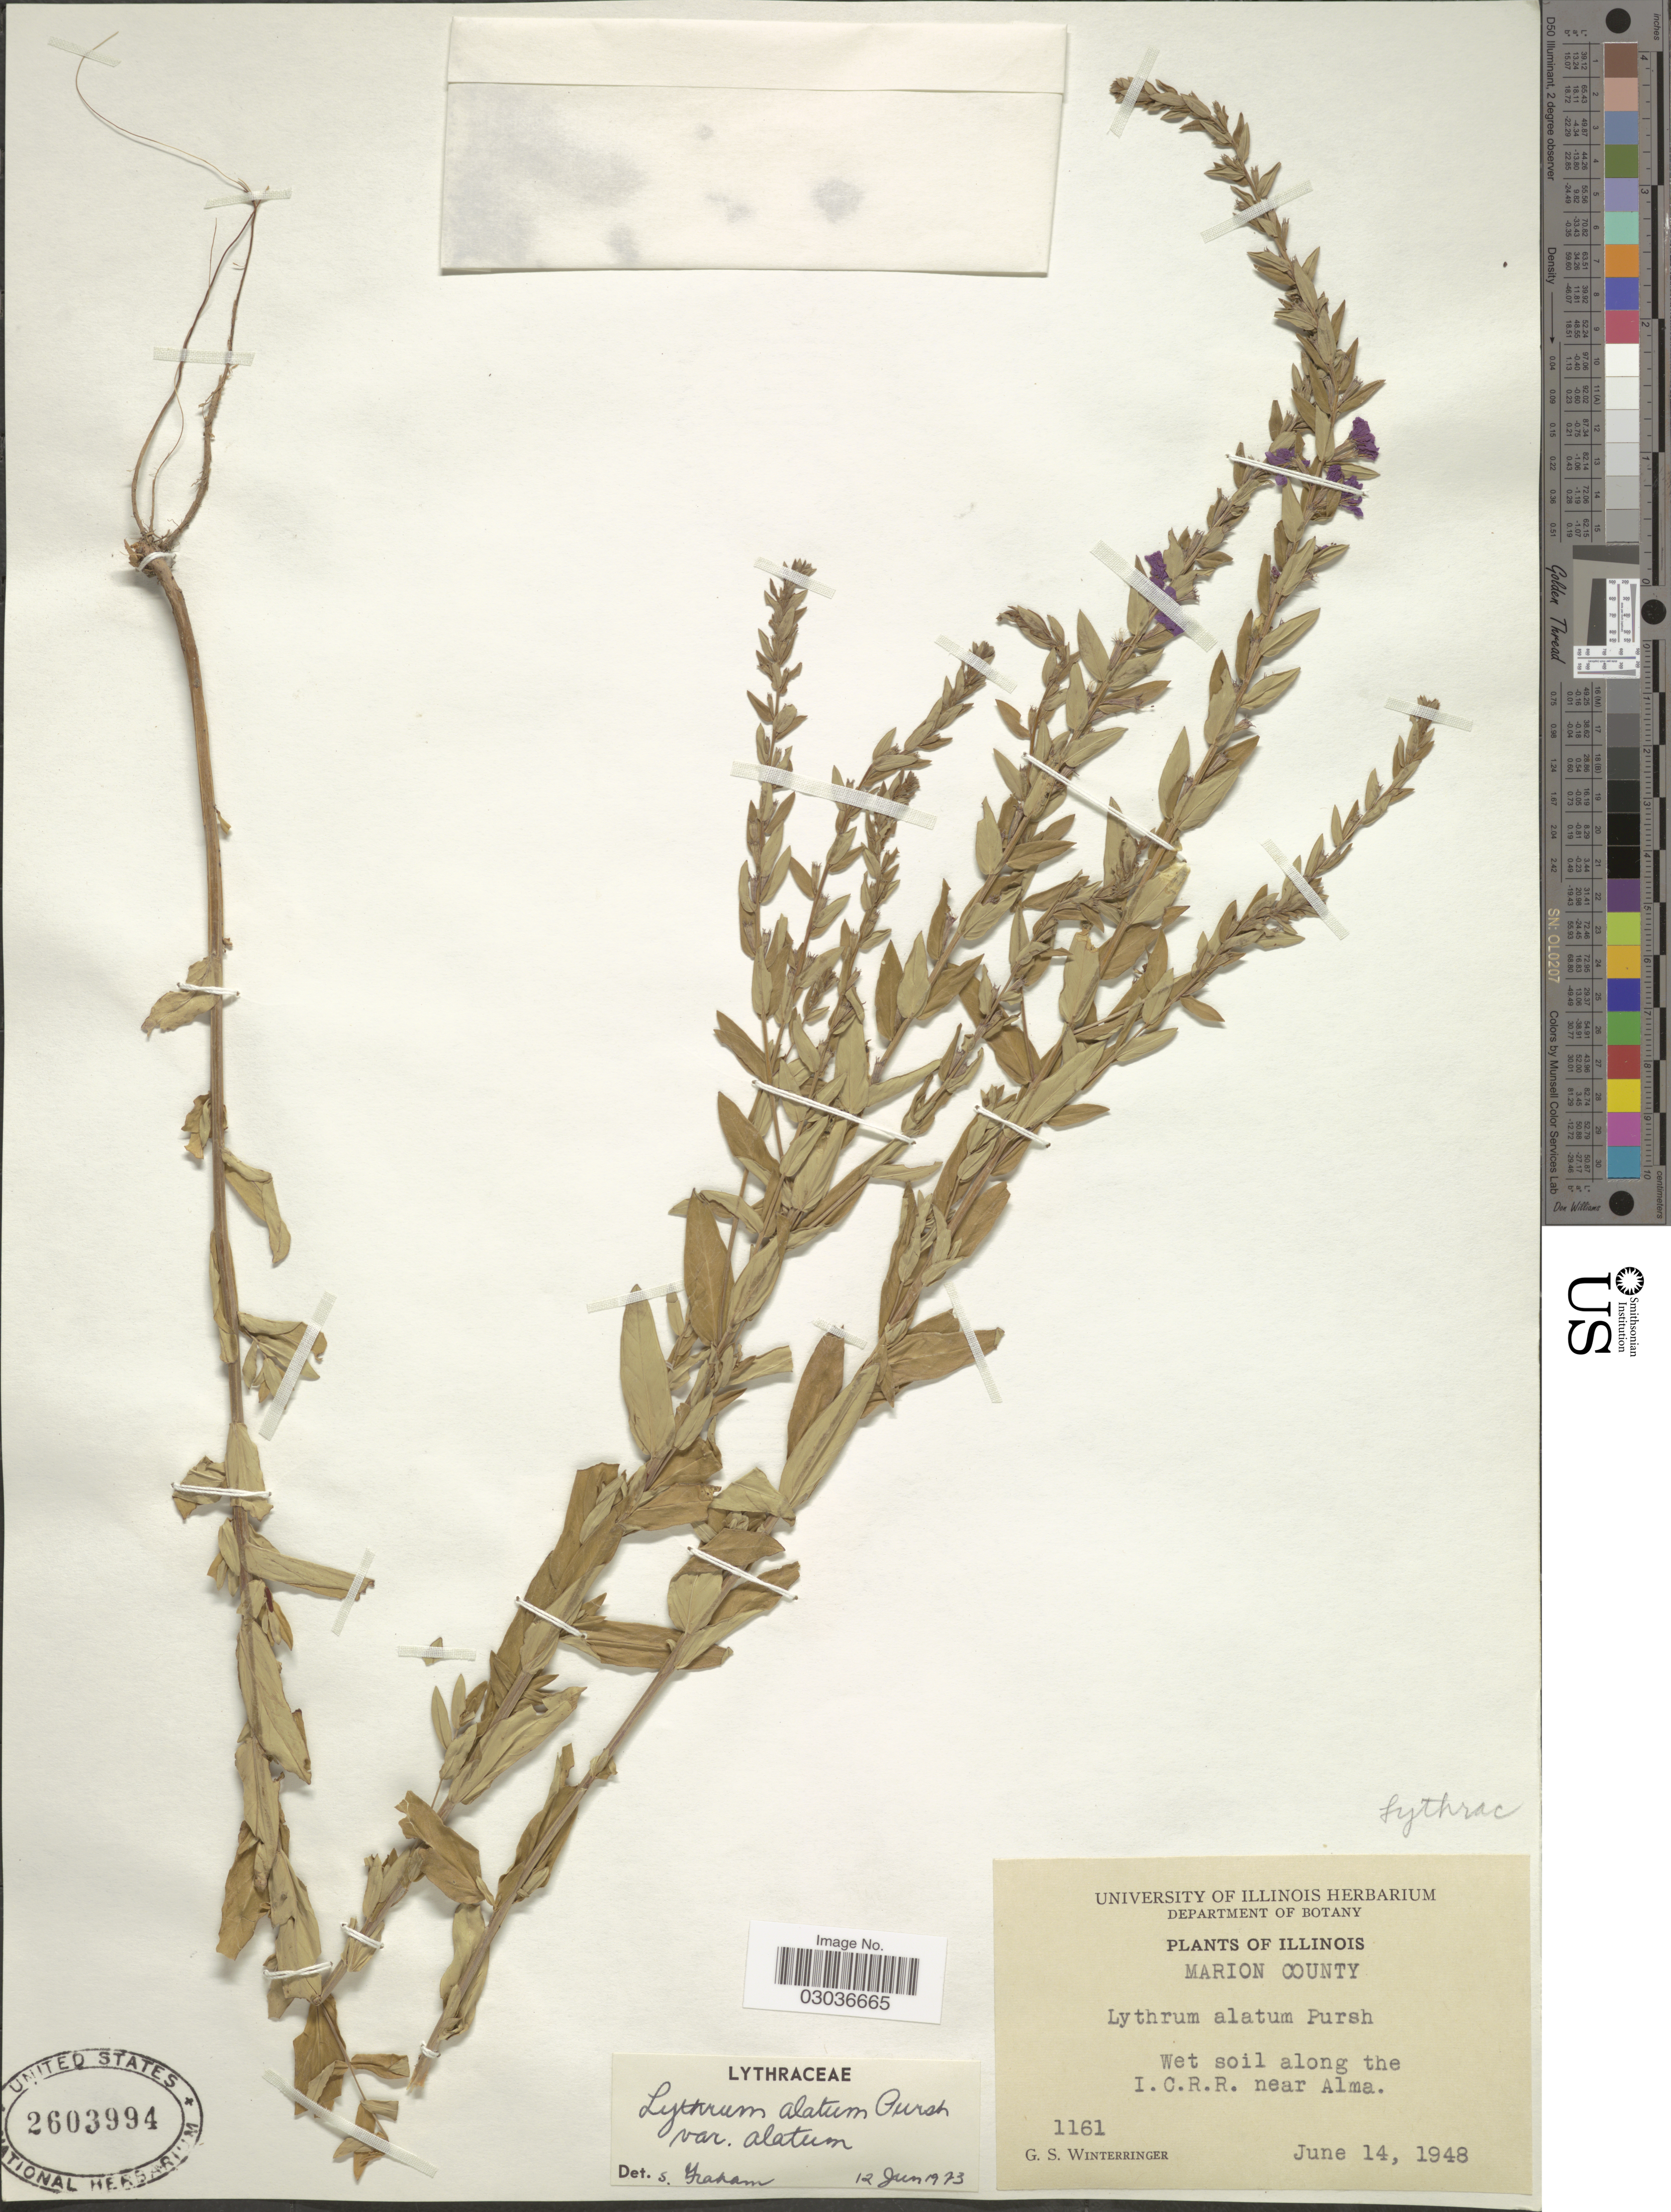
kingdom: Plantae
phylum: Tracheophyta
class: Magnoliopsida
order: Myrtales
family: Lythraceae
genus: Lythrum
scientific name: Lythrum alatum var. alatum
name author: Pursh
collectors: G. Winterringer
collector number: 1161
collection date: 1948-06-14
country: United States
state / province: Illinois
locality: Marion County. Wet soil along the I.C.R.R. near Alma.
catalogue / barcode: US 2603994